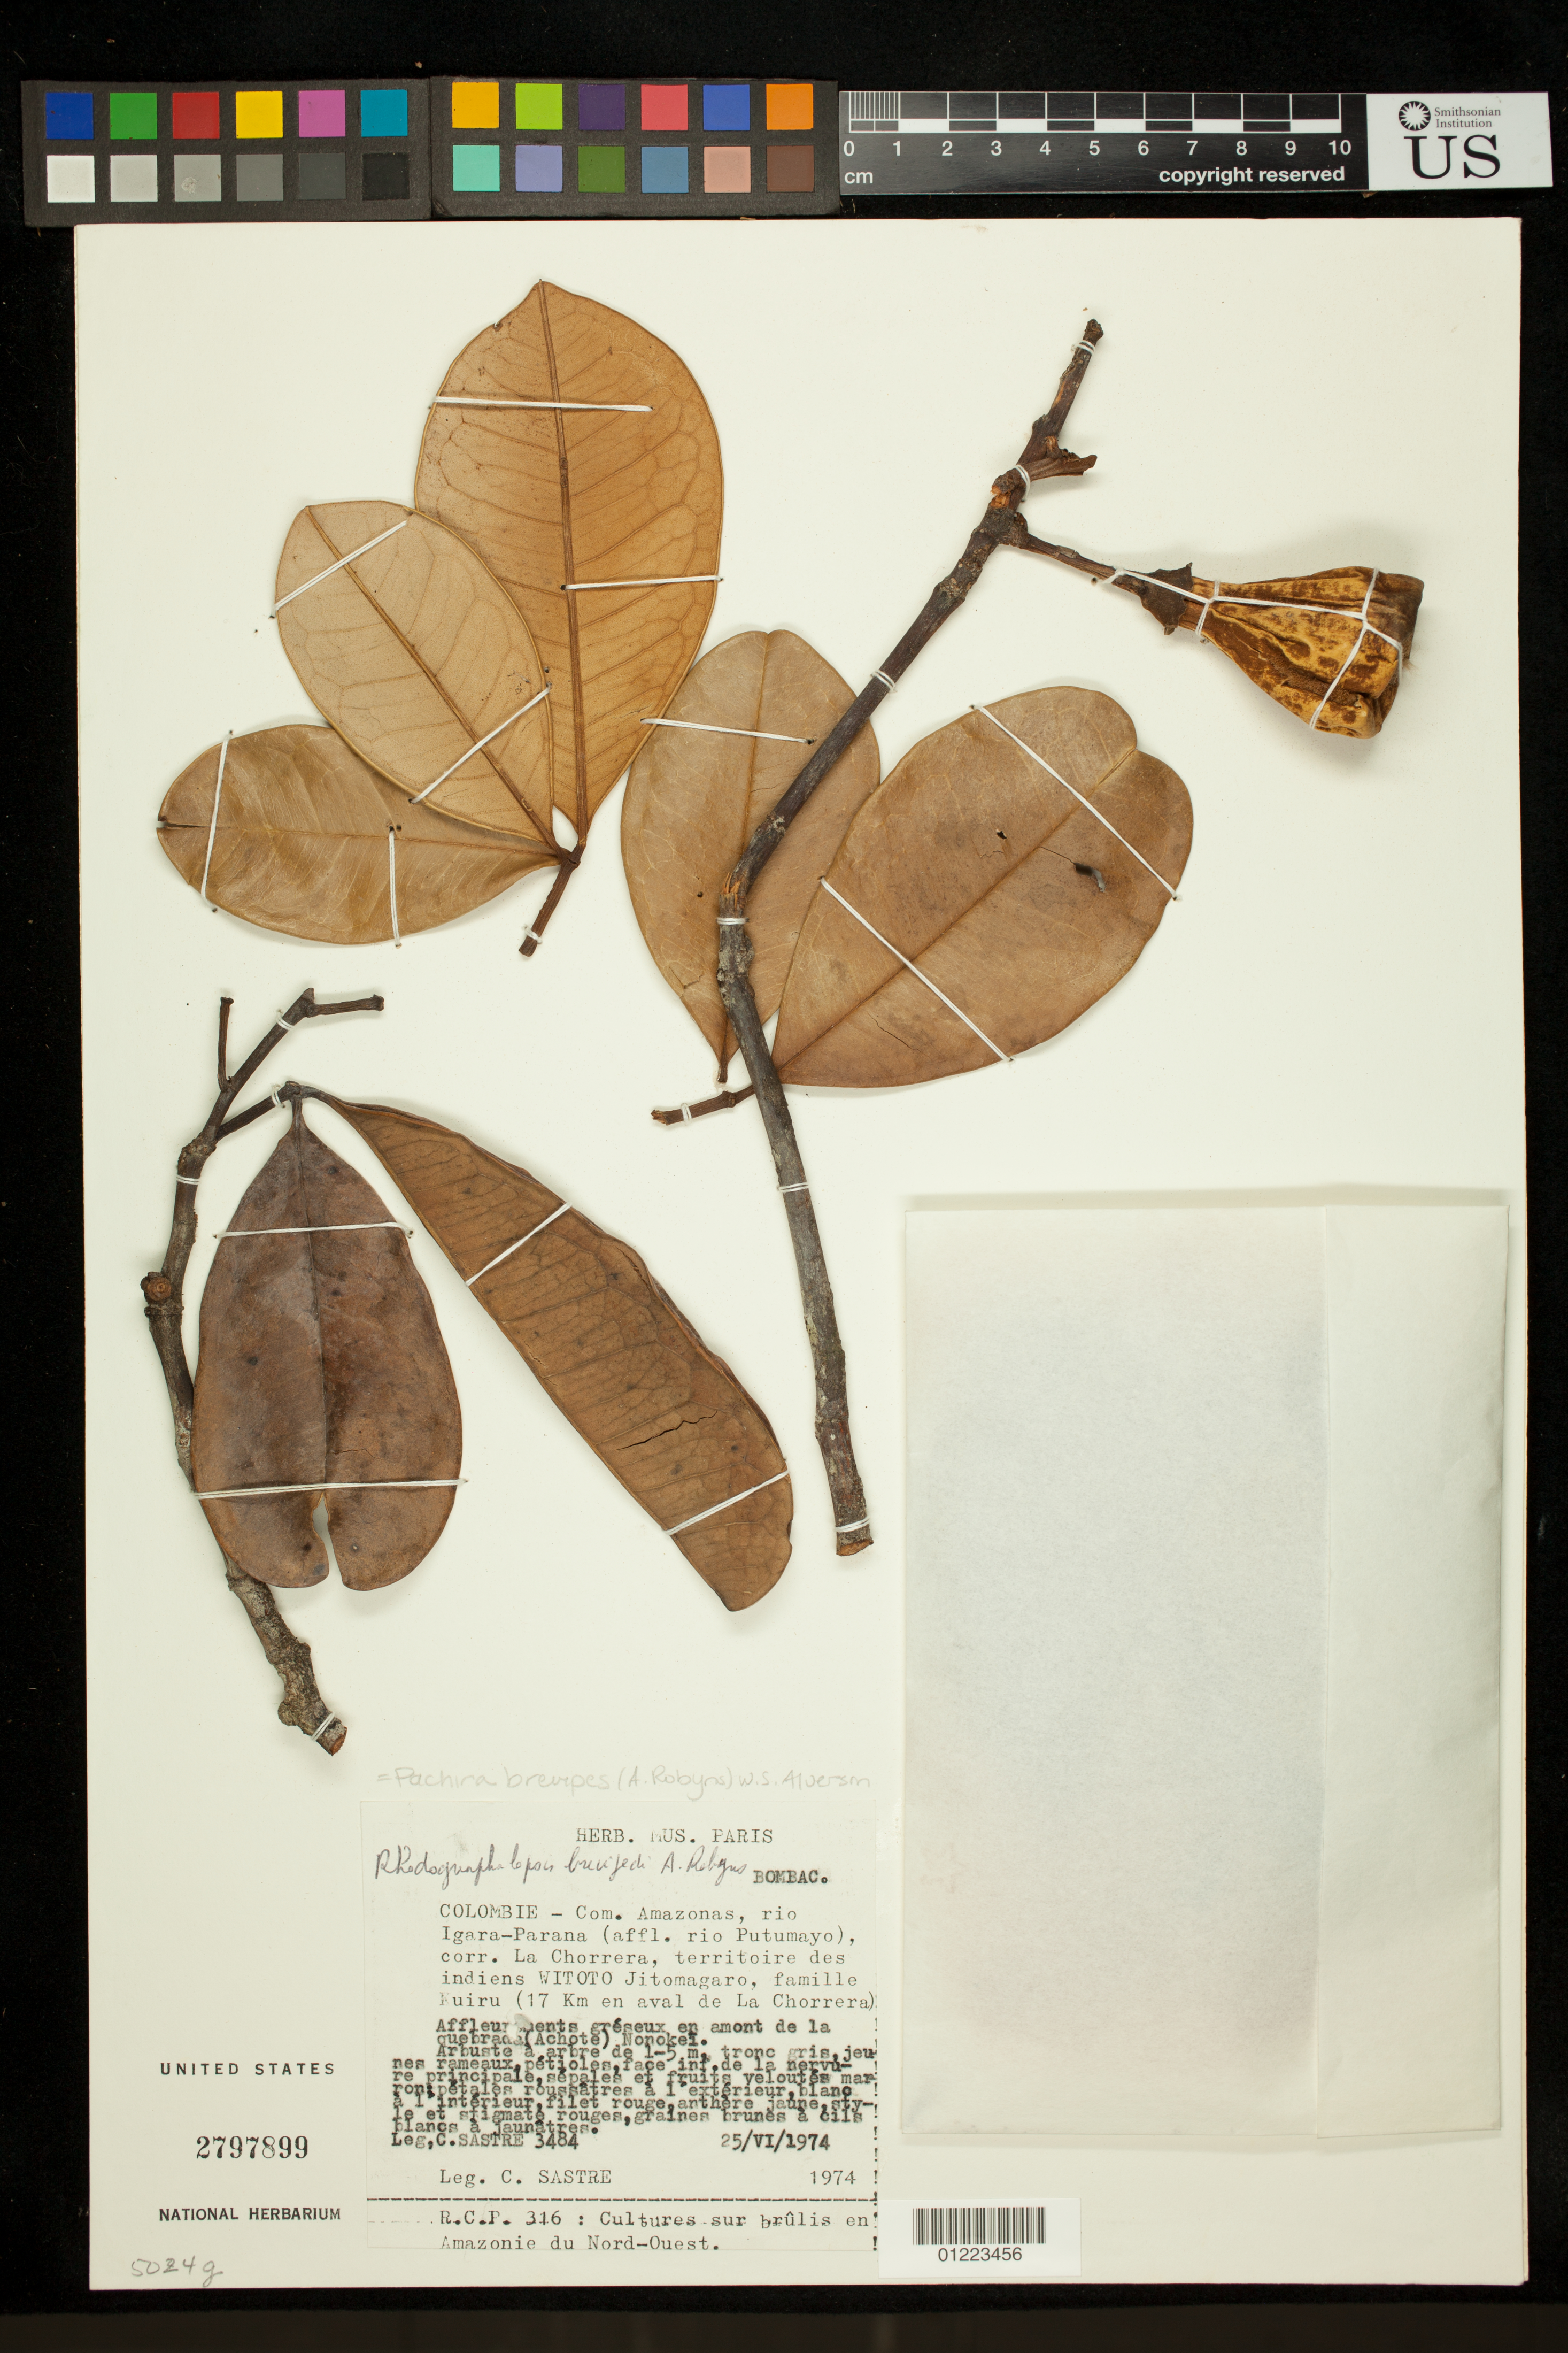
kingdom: Plantae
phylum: Tracheophyta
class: Magnoliopsida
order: Malvales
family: Malvaceae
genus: Pachira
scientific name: Pachira brevipes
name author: (A. Robyns) W.S. Alverson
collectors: C. Sastre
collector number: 3484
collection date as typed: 6/25/1974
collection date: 1974-06-25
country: Colombia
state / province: Amazônas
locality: Colombie - Com. Amazonas, rio Igara-Parana (affl. rio Putumayo), corr. La Chorrera, territoire des indiens Witoto Jitomagaro, famille Kuiru (17 Km en aval de La Chorrera)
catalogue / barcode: US 2797899